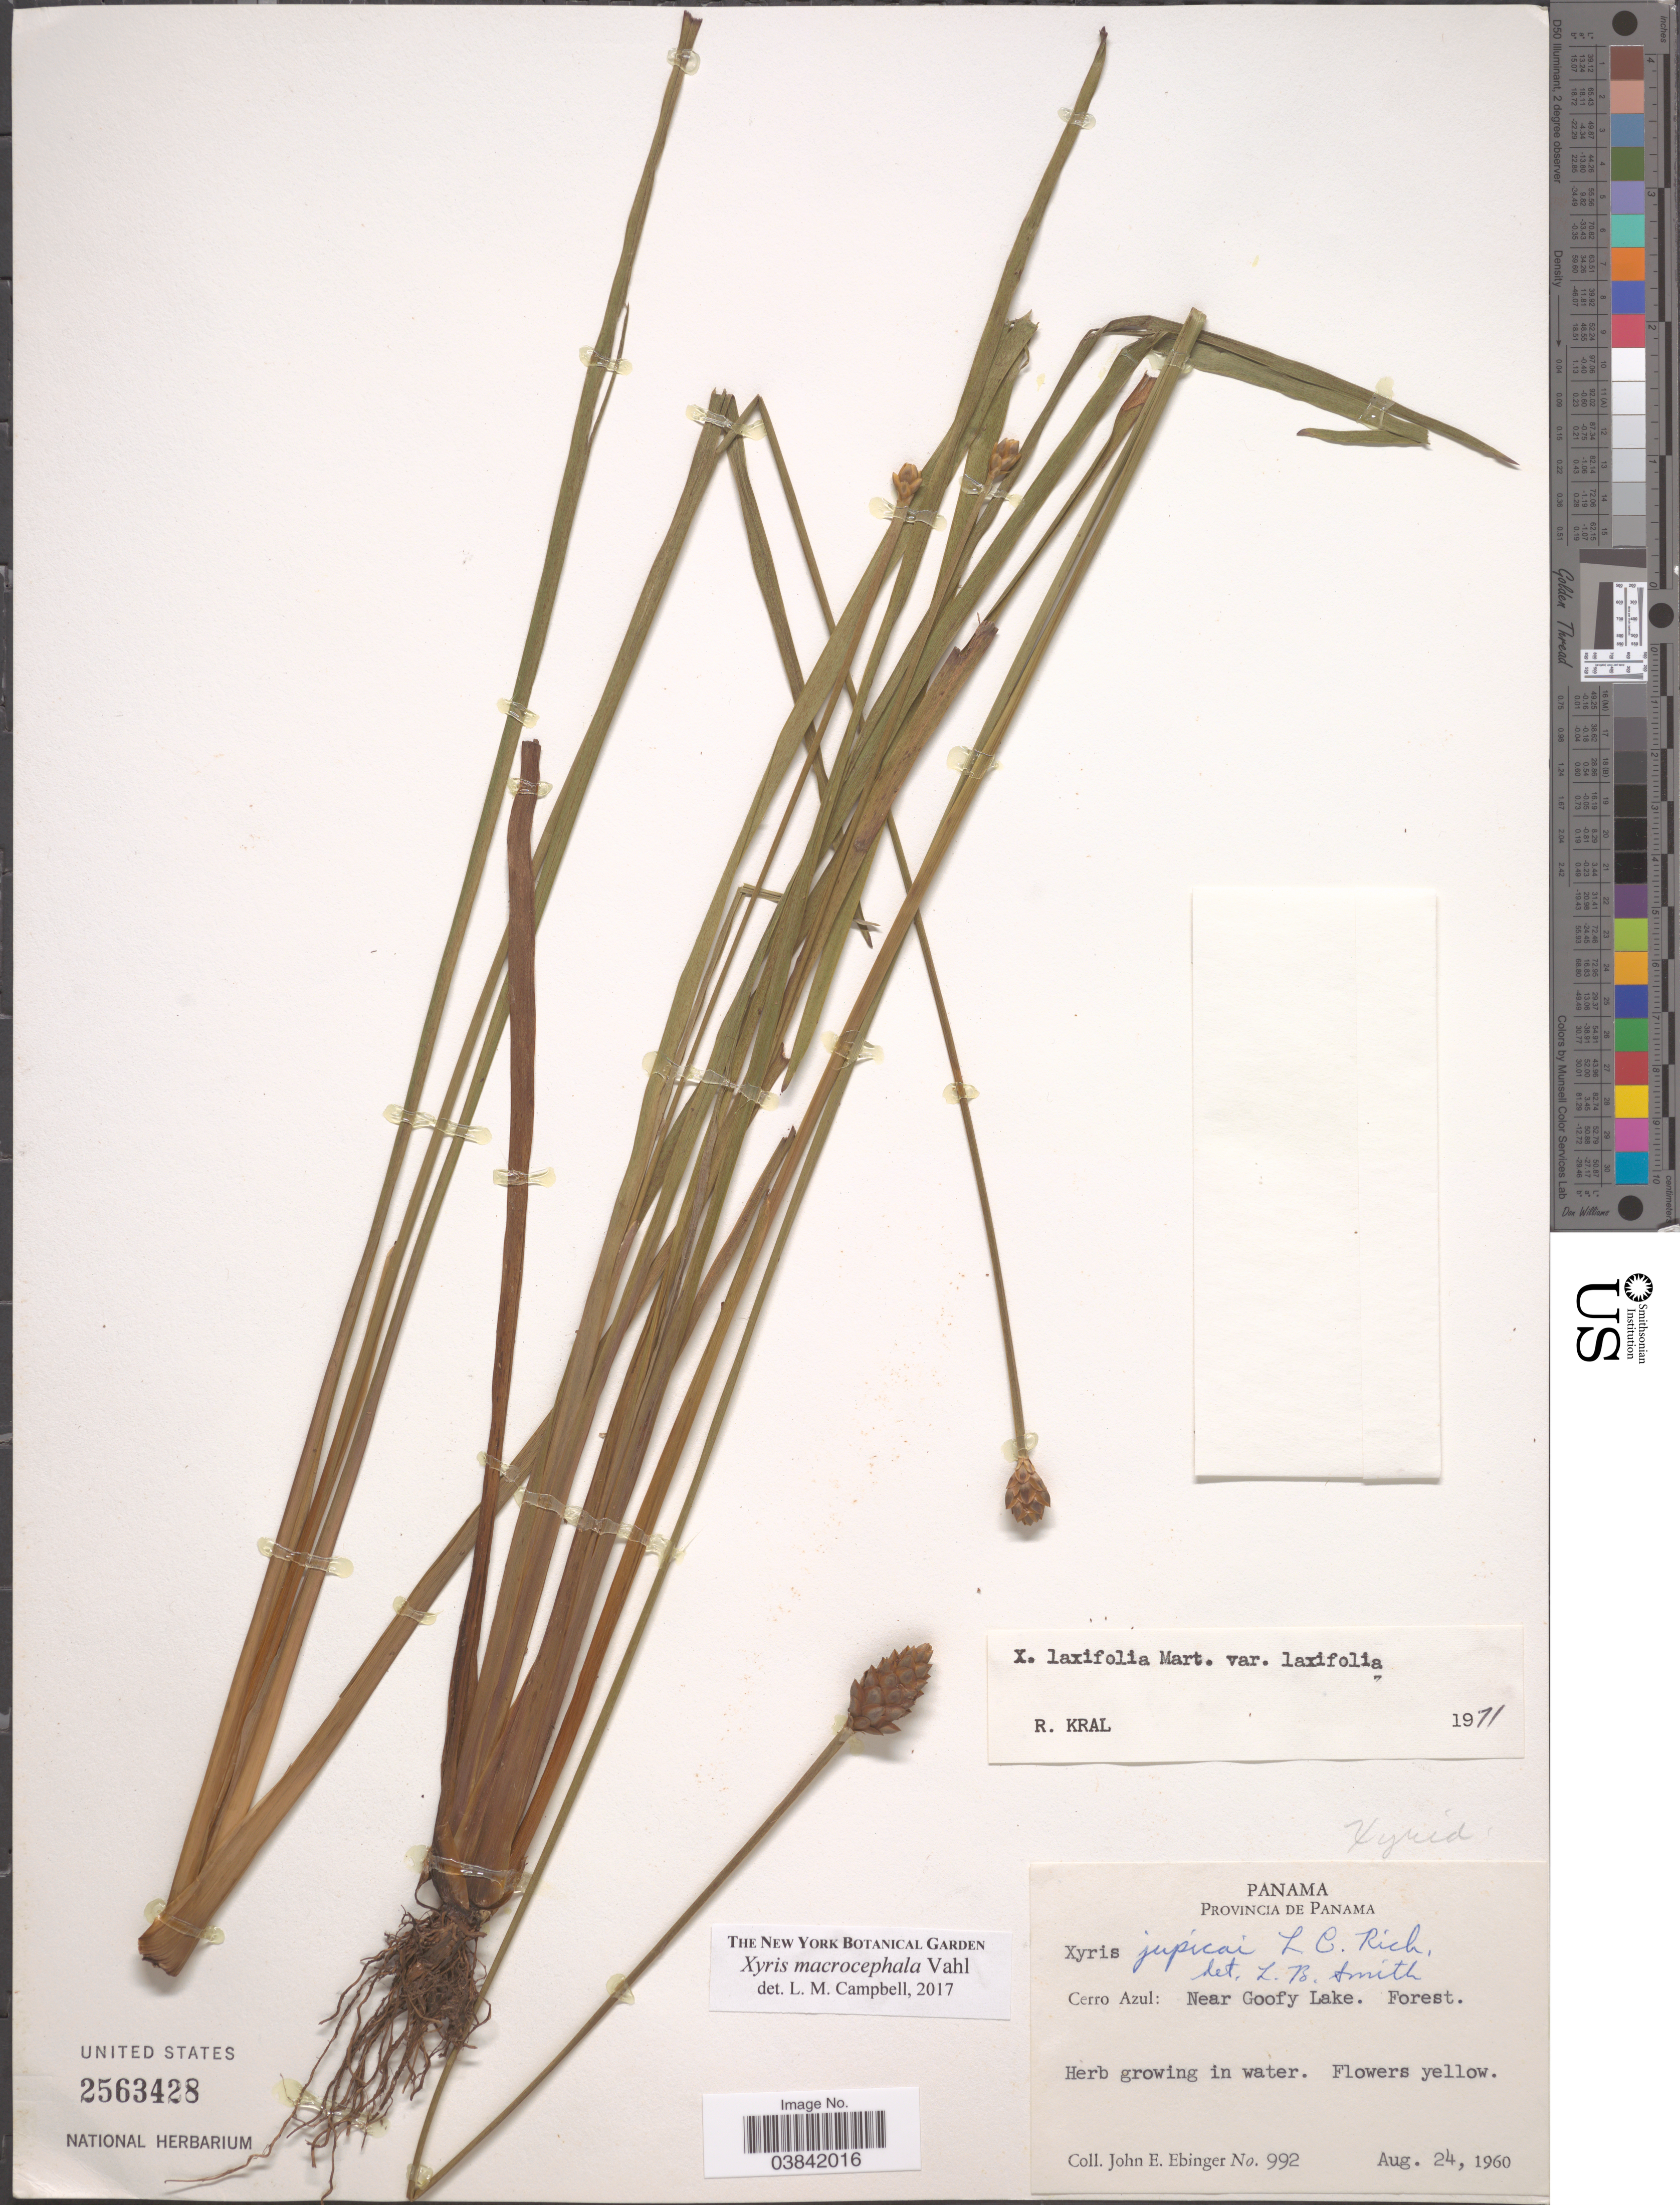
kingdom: Plantae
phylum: Tracheophyta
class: Liliopsida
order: Poales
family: Xyridaceae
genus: Xyris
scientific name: Xyris macrocephala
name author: Vahl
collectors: J. Ebinger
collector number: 992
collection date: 1960-08-24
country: Panama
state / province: Panamá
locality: Cerro Azul: Near Goofy Lake. Forest.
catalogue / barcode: US 2563428